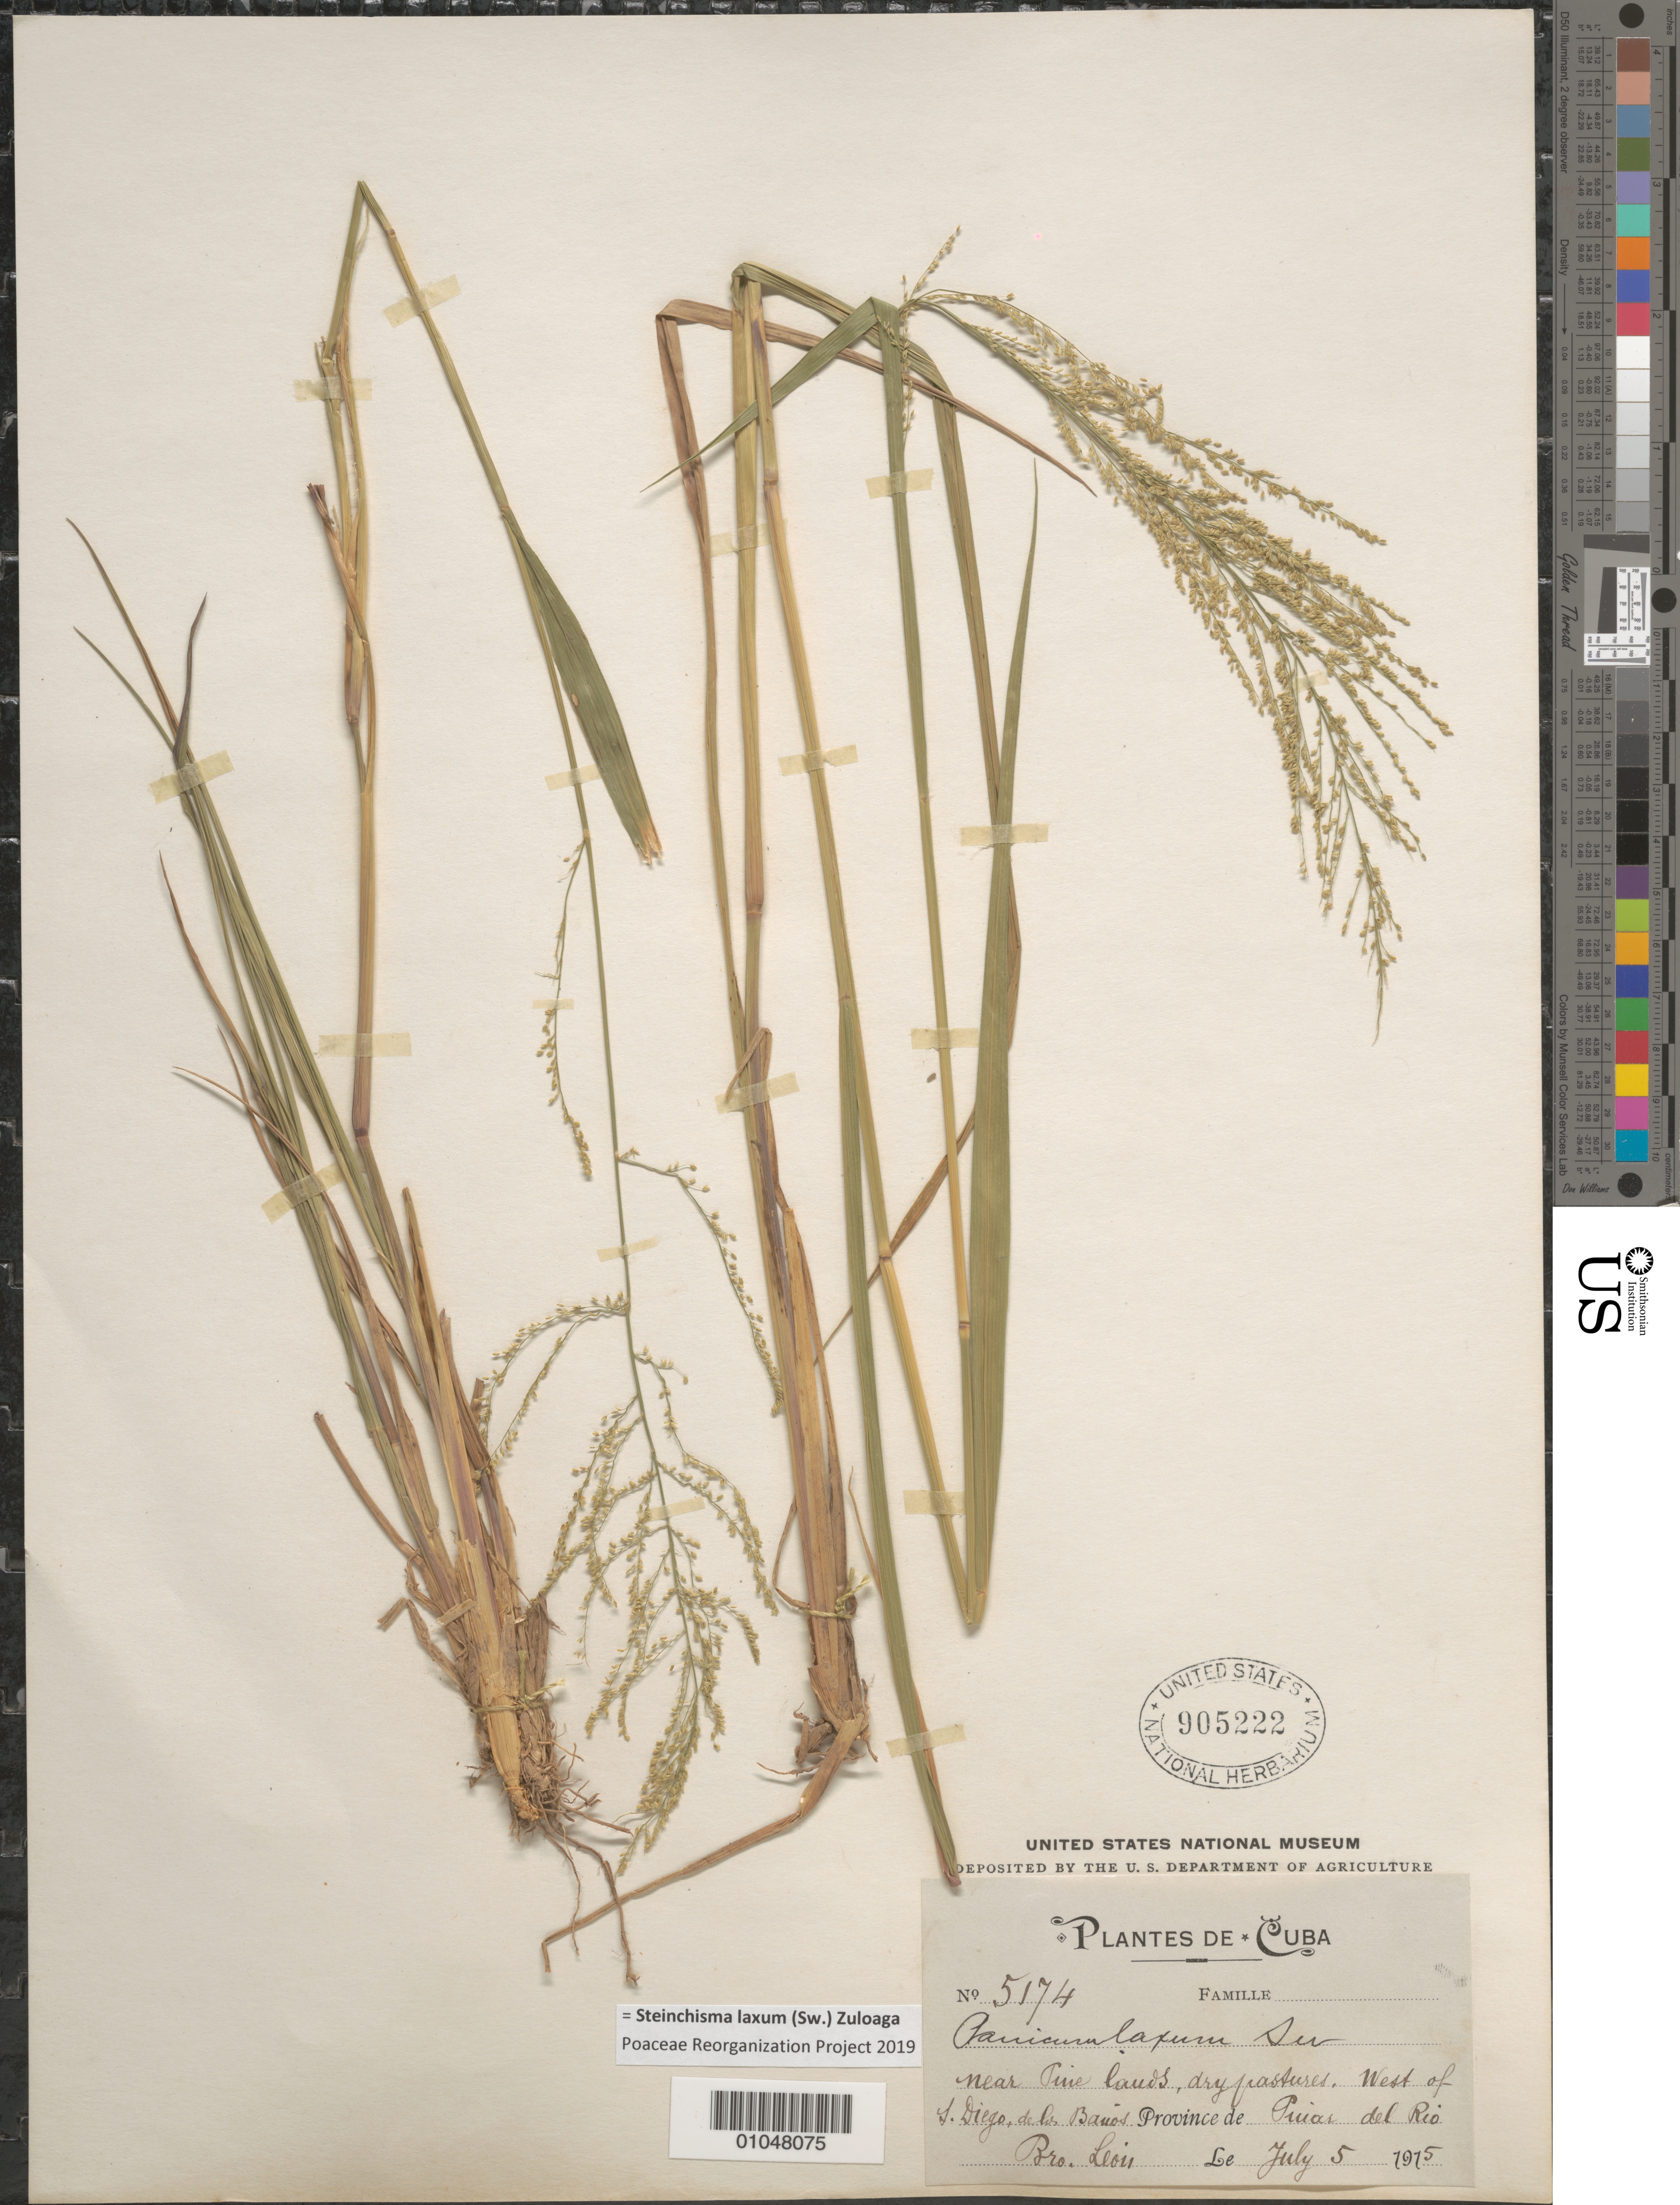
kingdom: Plantae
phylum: Tracheophyta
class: Liliopsida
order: Poales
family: Poaceae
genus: Panicum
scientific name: Panicum laxum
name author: Sw.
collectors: Bro. León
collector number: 5174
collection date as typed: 05 Jul 1915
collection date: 1915-07-05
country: Cuba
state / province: Pinar del Rio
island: Cuba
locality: near pinelands, dry pastures W of San Diego de los Banos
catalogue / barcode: US 905222